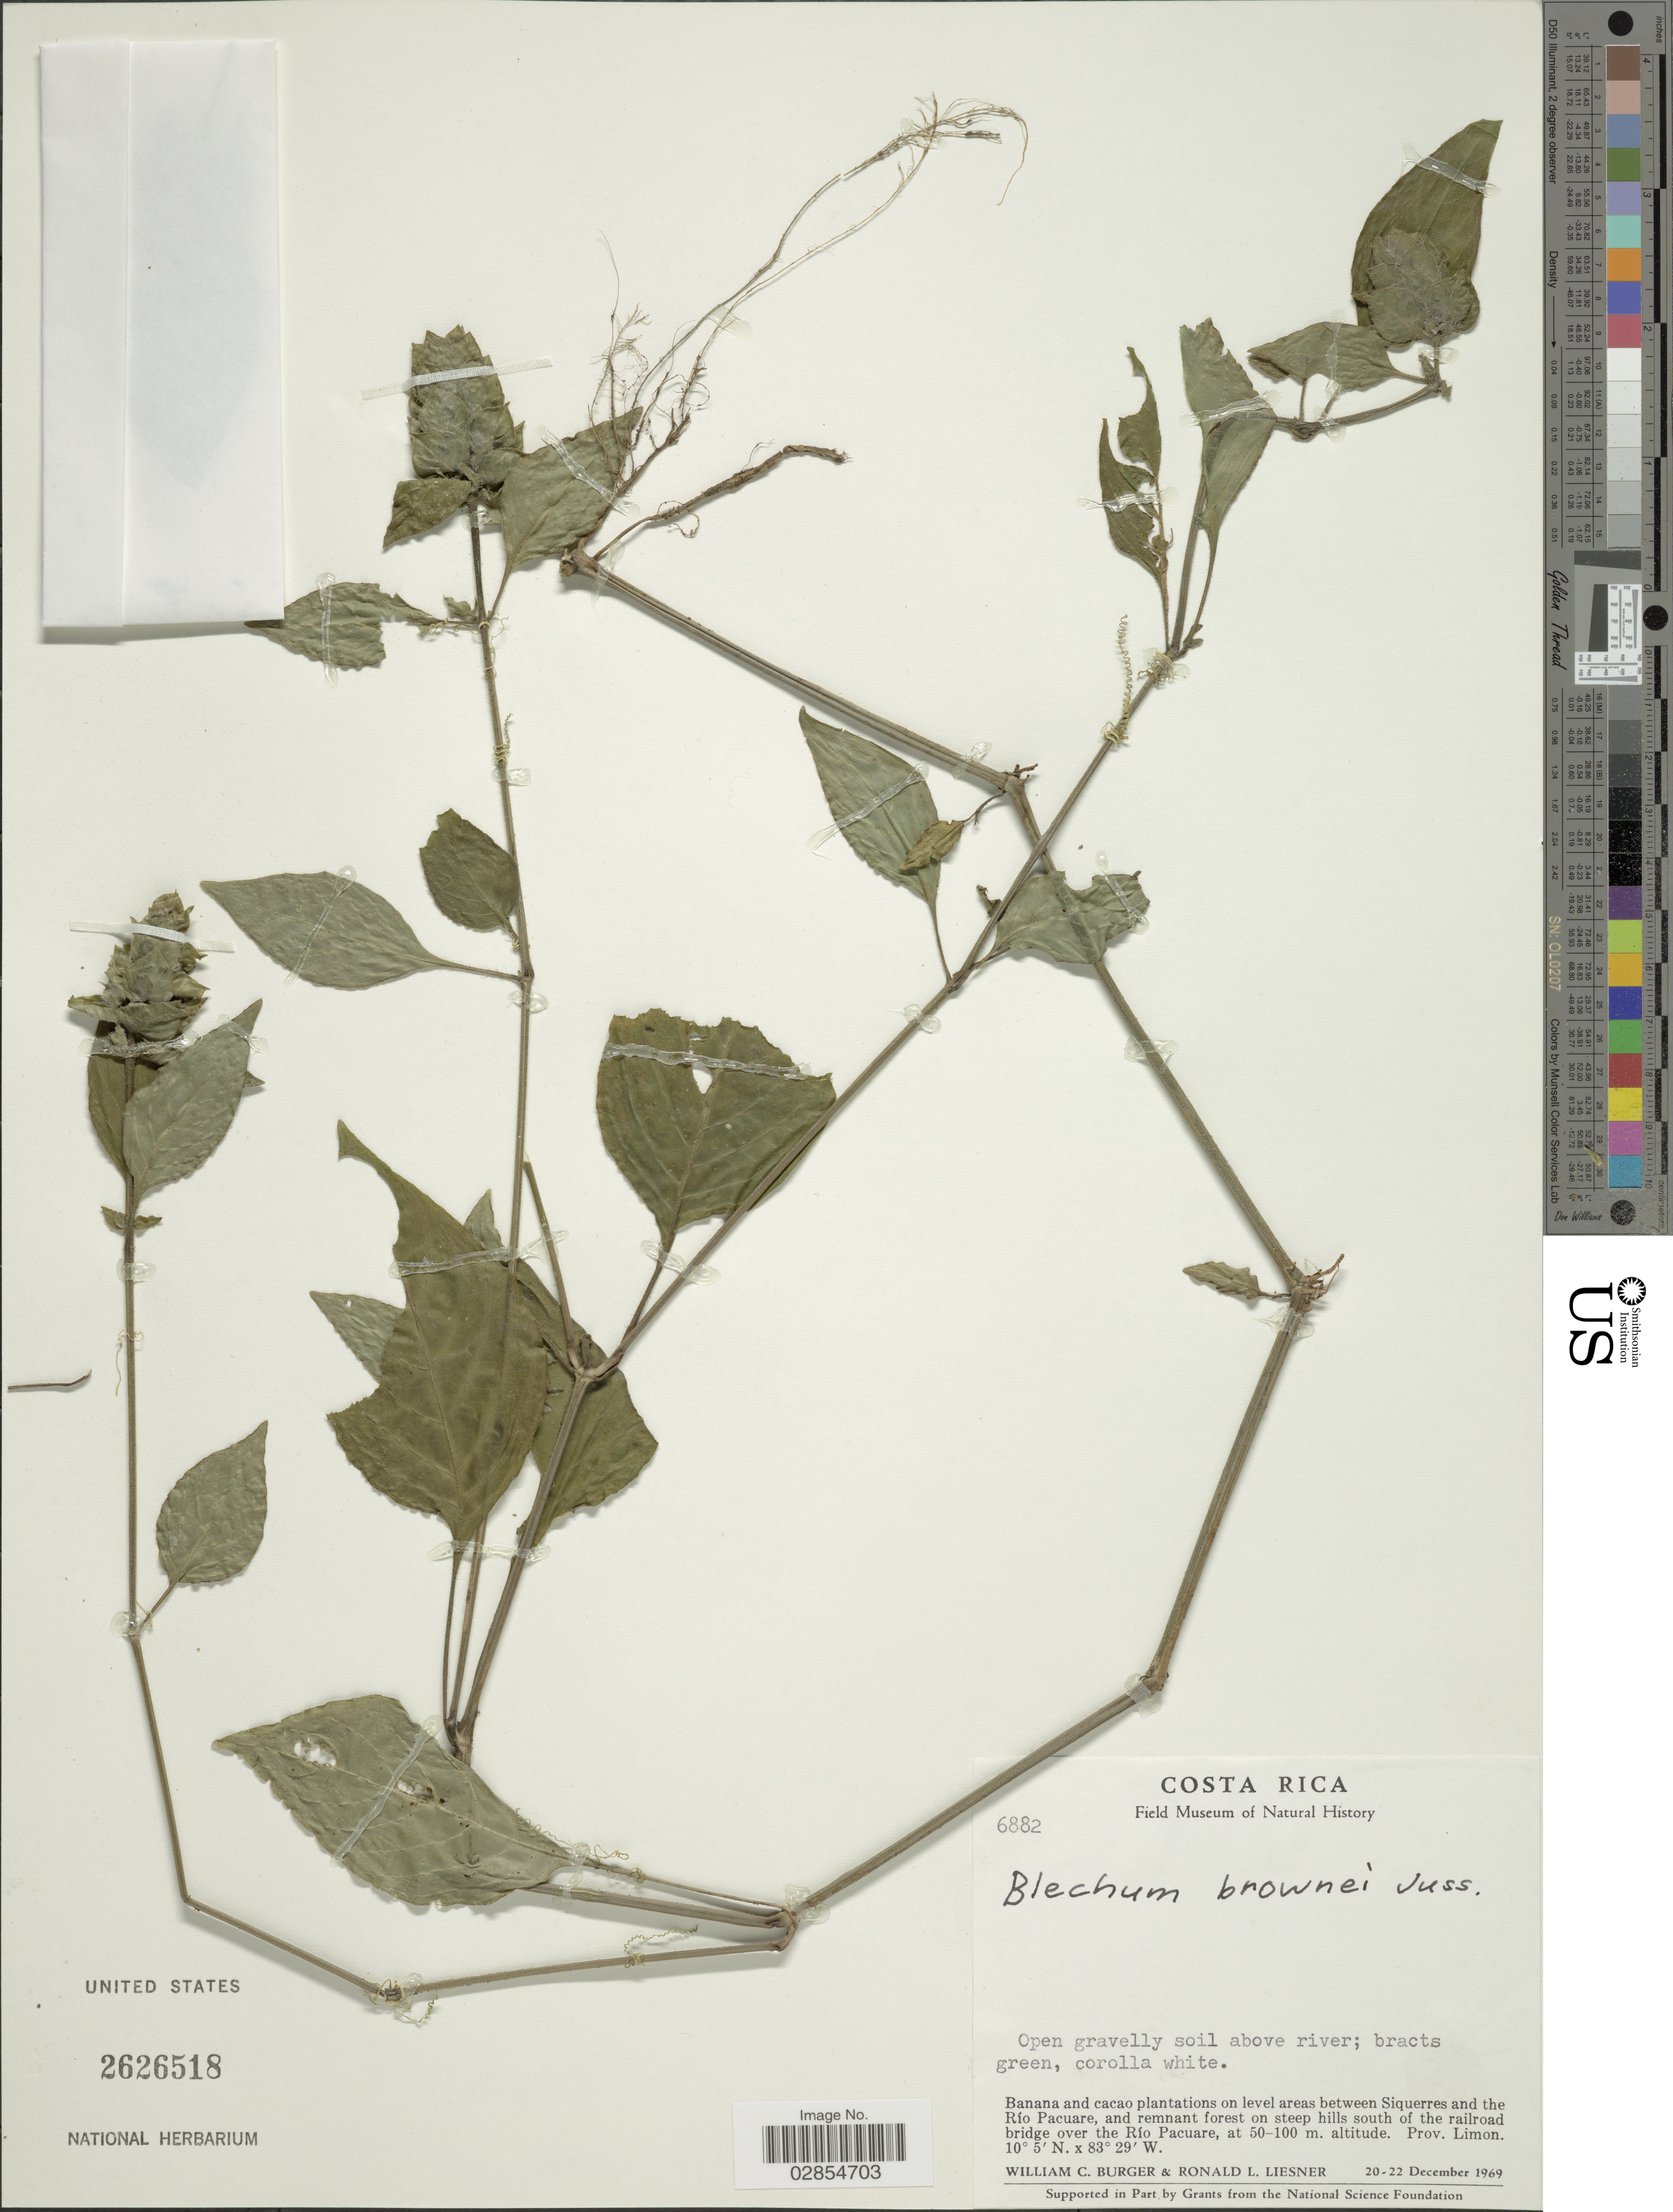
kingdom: Plantae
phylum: Tracheophyta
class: Magnoliopsida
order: Lamiales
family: Acanthaceae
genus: Blechum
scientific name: Blechum pyramidatum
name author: (Lam.) Urb.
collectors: W. Burger & R. L. Liesner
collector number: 6882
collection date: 1969-12-20/1969-12-22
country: Costa Rica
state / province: Limón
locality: Banana and cacao plantation on level areas between Siquerres and the Río Pacuare, and remnant forest on steep hills south of the railroad bridge over the Río Pacuare. Prov. Limon.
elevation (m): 50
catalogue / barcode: US 2626518